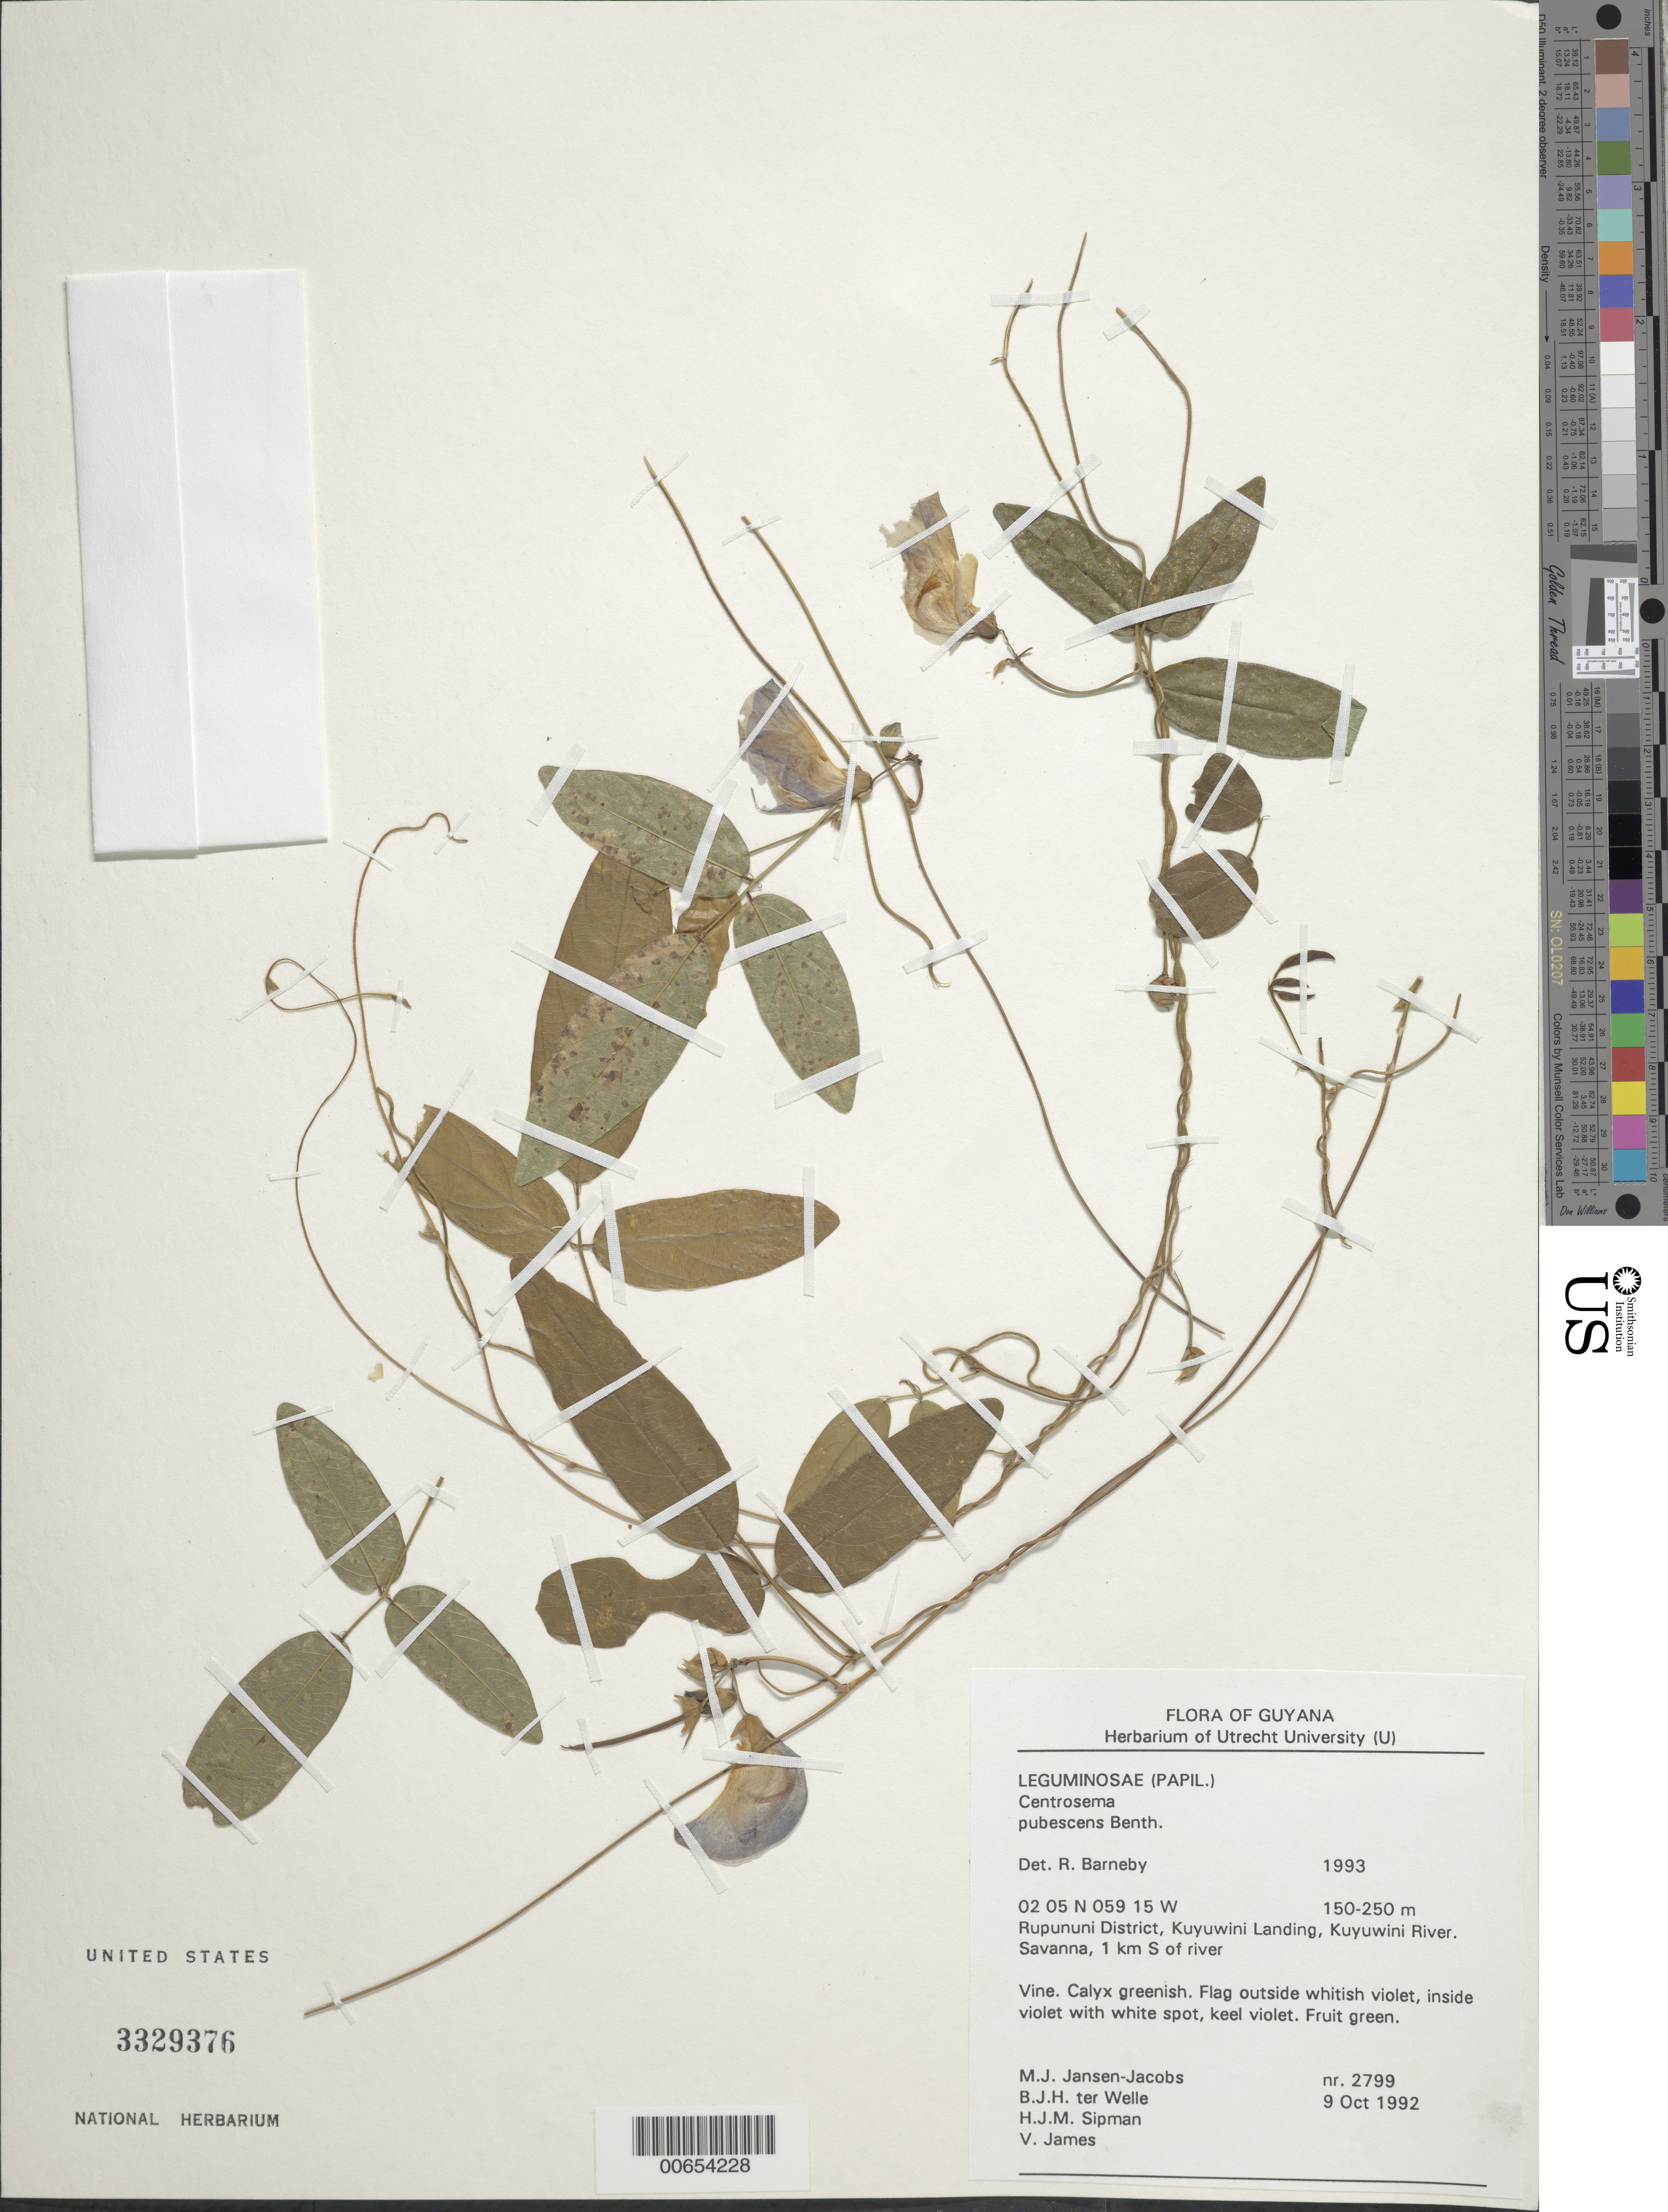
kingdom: Plantae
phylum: Tracheophyta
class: Magnoliopsida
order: Fabales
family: Fabaceae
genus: Centrosema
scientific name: Centrosema pubescens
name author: Benth.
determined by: Barneby, Rupert C., (NY)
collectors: M. J. Jansen-Jacobs, B. Welle, H. J. M. Sipman & V. James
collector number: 2799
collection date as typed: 9-Oct-92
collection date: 1992-10-09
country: Guyana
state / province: U. Takutu-U. Essequibo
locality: Kuyuwini Landing, Kuyuwini River, Rupununi District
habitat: Savanna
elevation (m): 150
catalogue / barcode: US 3329376